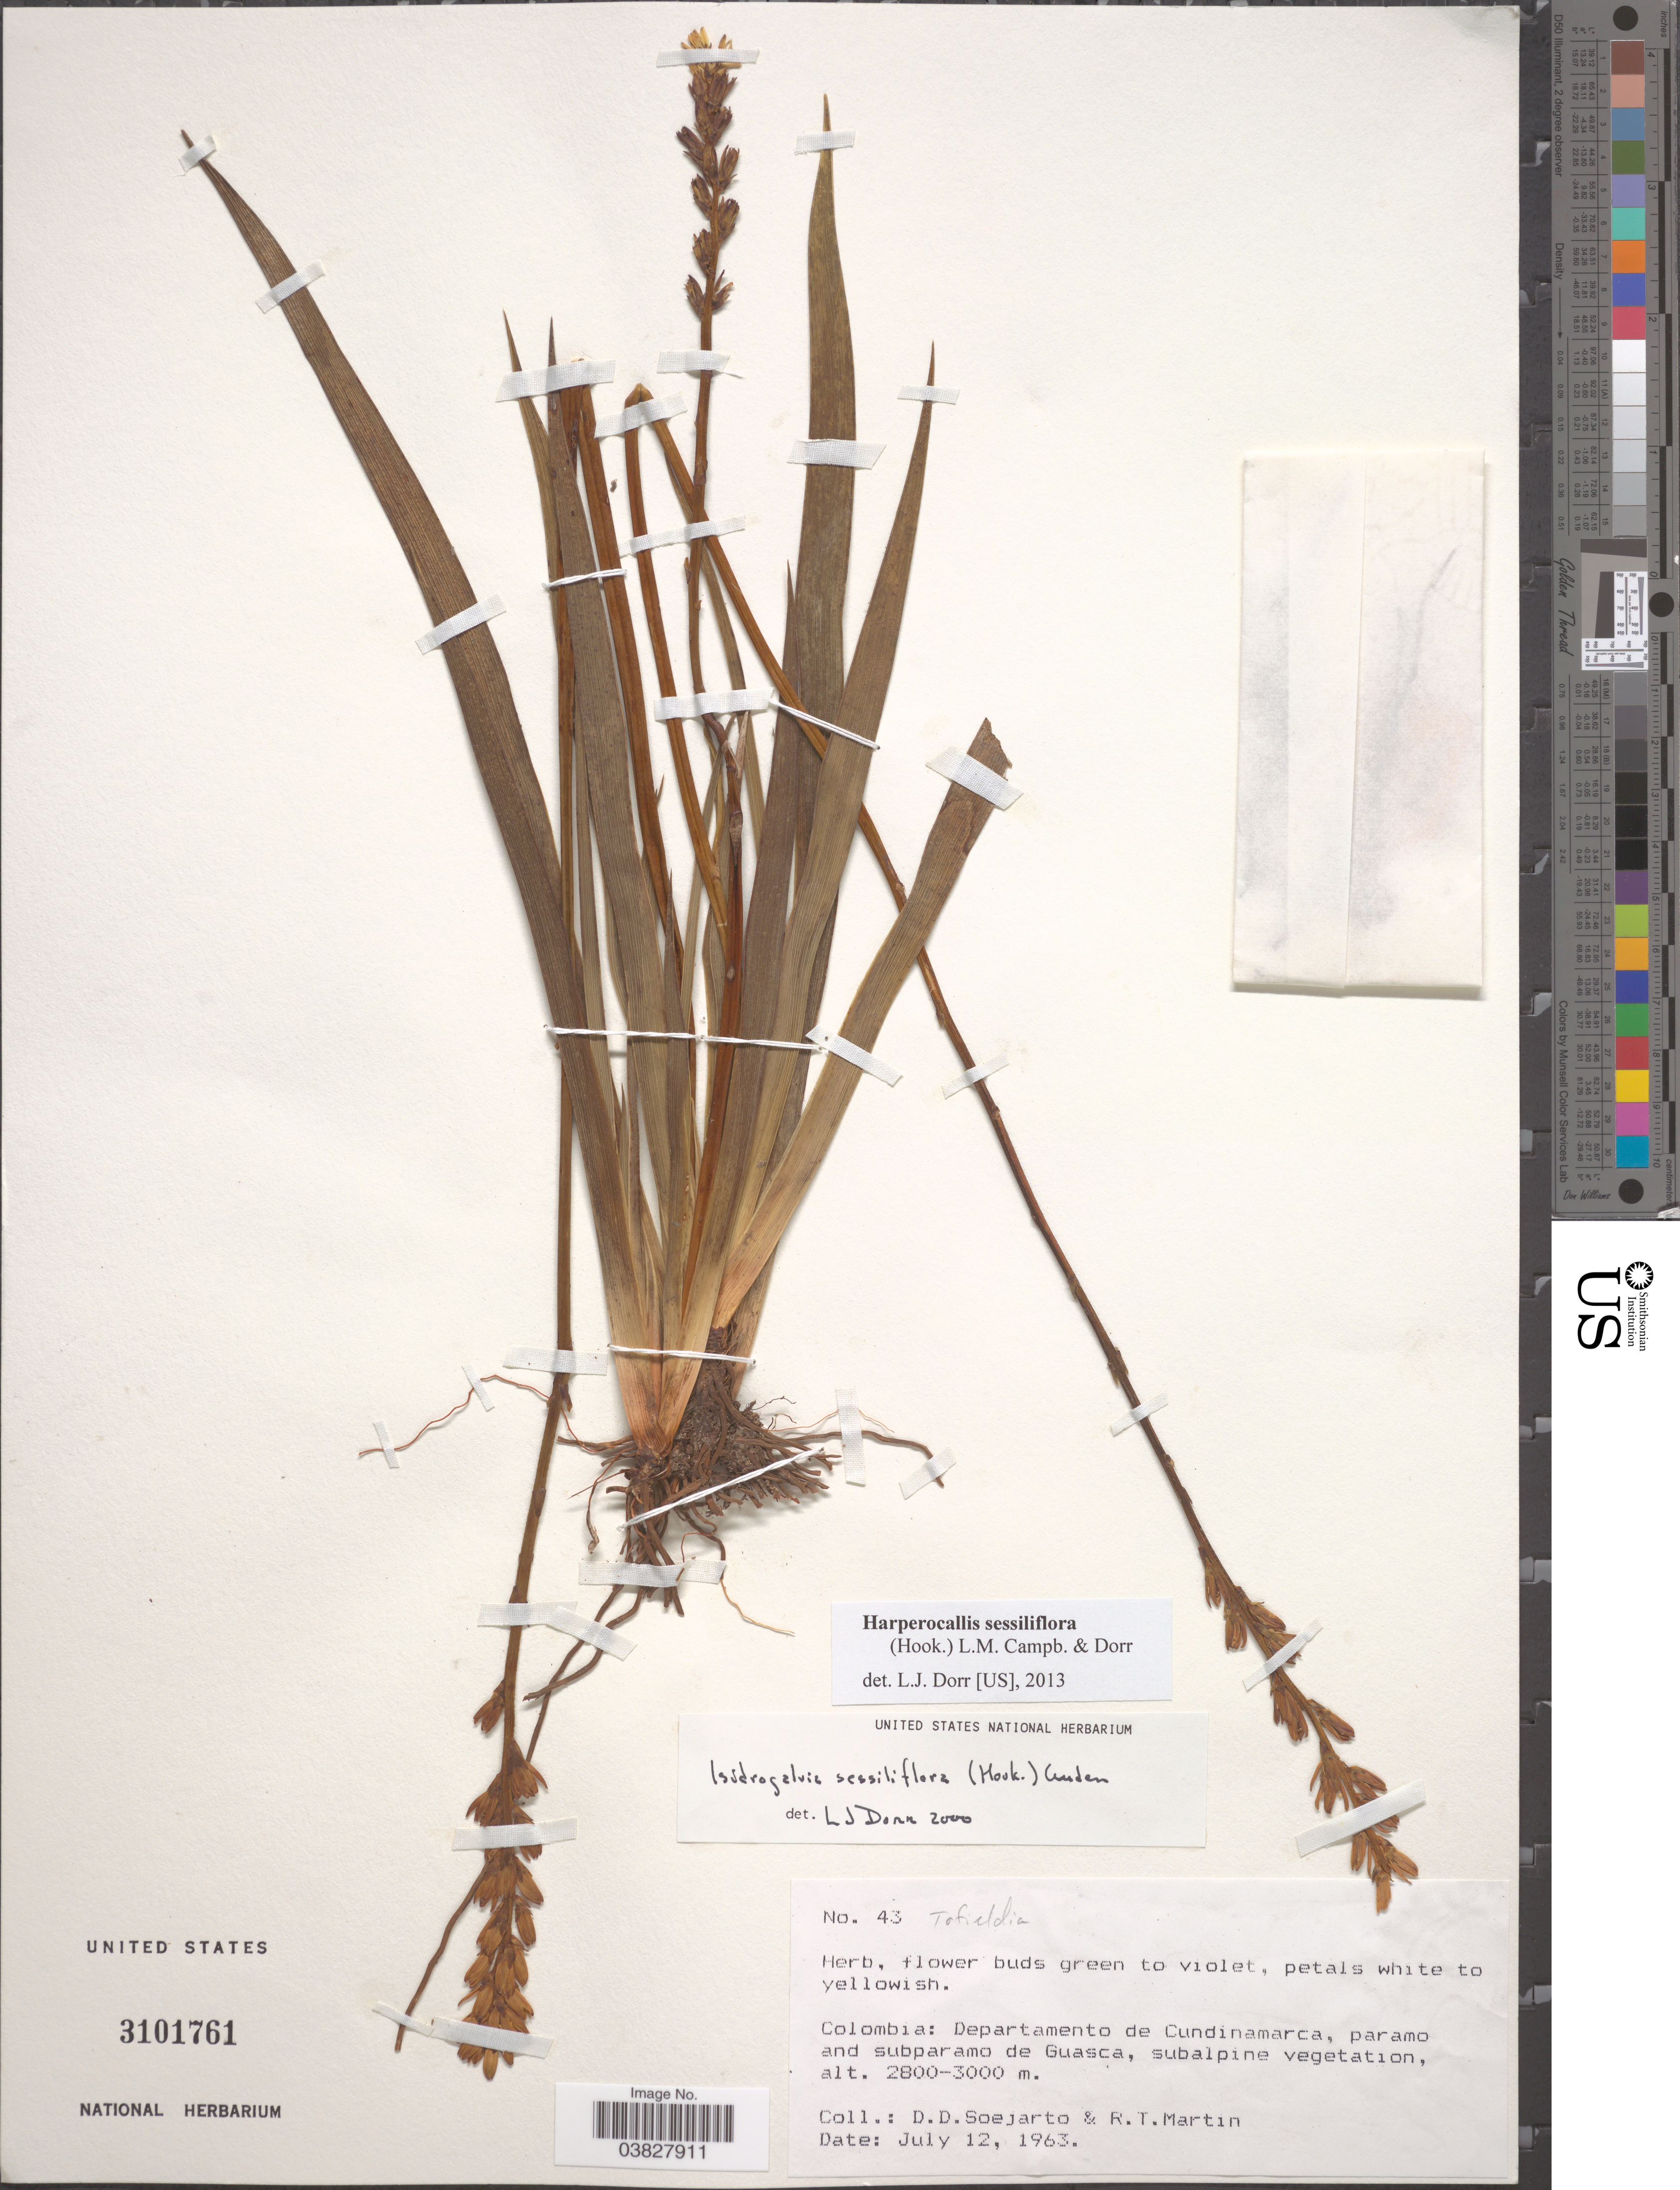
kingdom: Plantae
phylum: Tracheophyta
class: Liliopsida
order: Alismatales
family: Tofieldiaceae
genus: Harperocallis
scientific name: Harperocallis sessiliflora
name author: (Hook.) L.M. Campb. & Dorr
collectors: R. T. Martin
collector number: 43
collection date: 1963-07-12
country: Colombia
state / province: Cundinamarca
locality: Departamento de Cundinamarca, paramo and subparamo de Guasca.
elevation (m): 2800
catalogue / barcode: US 3101761